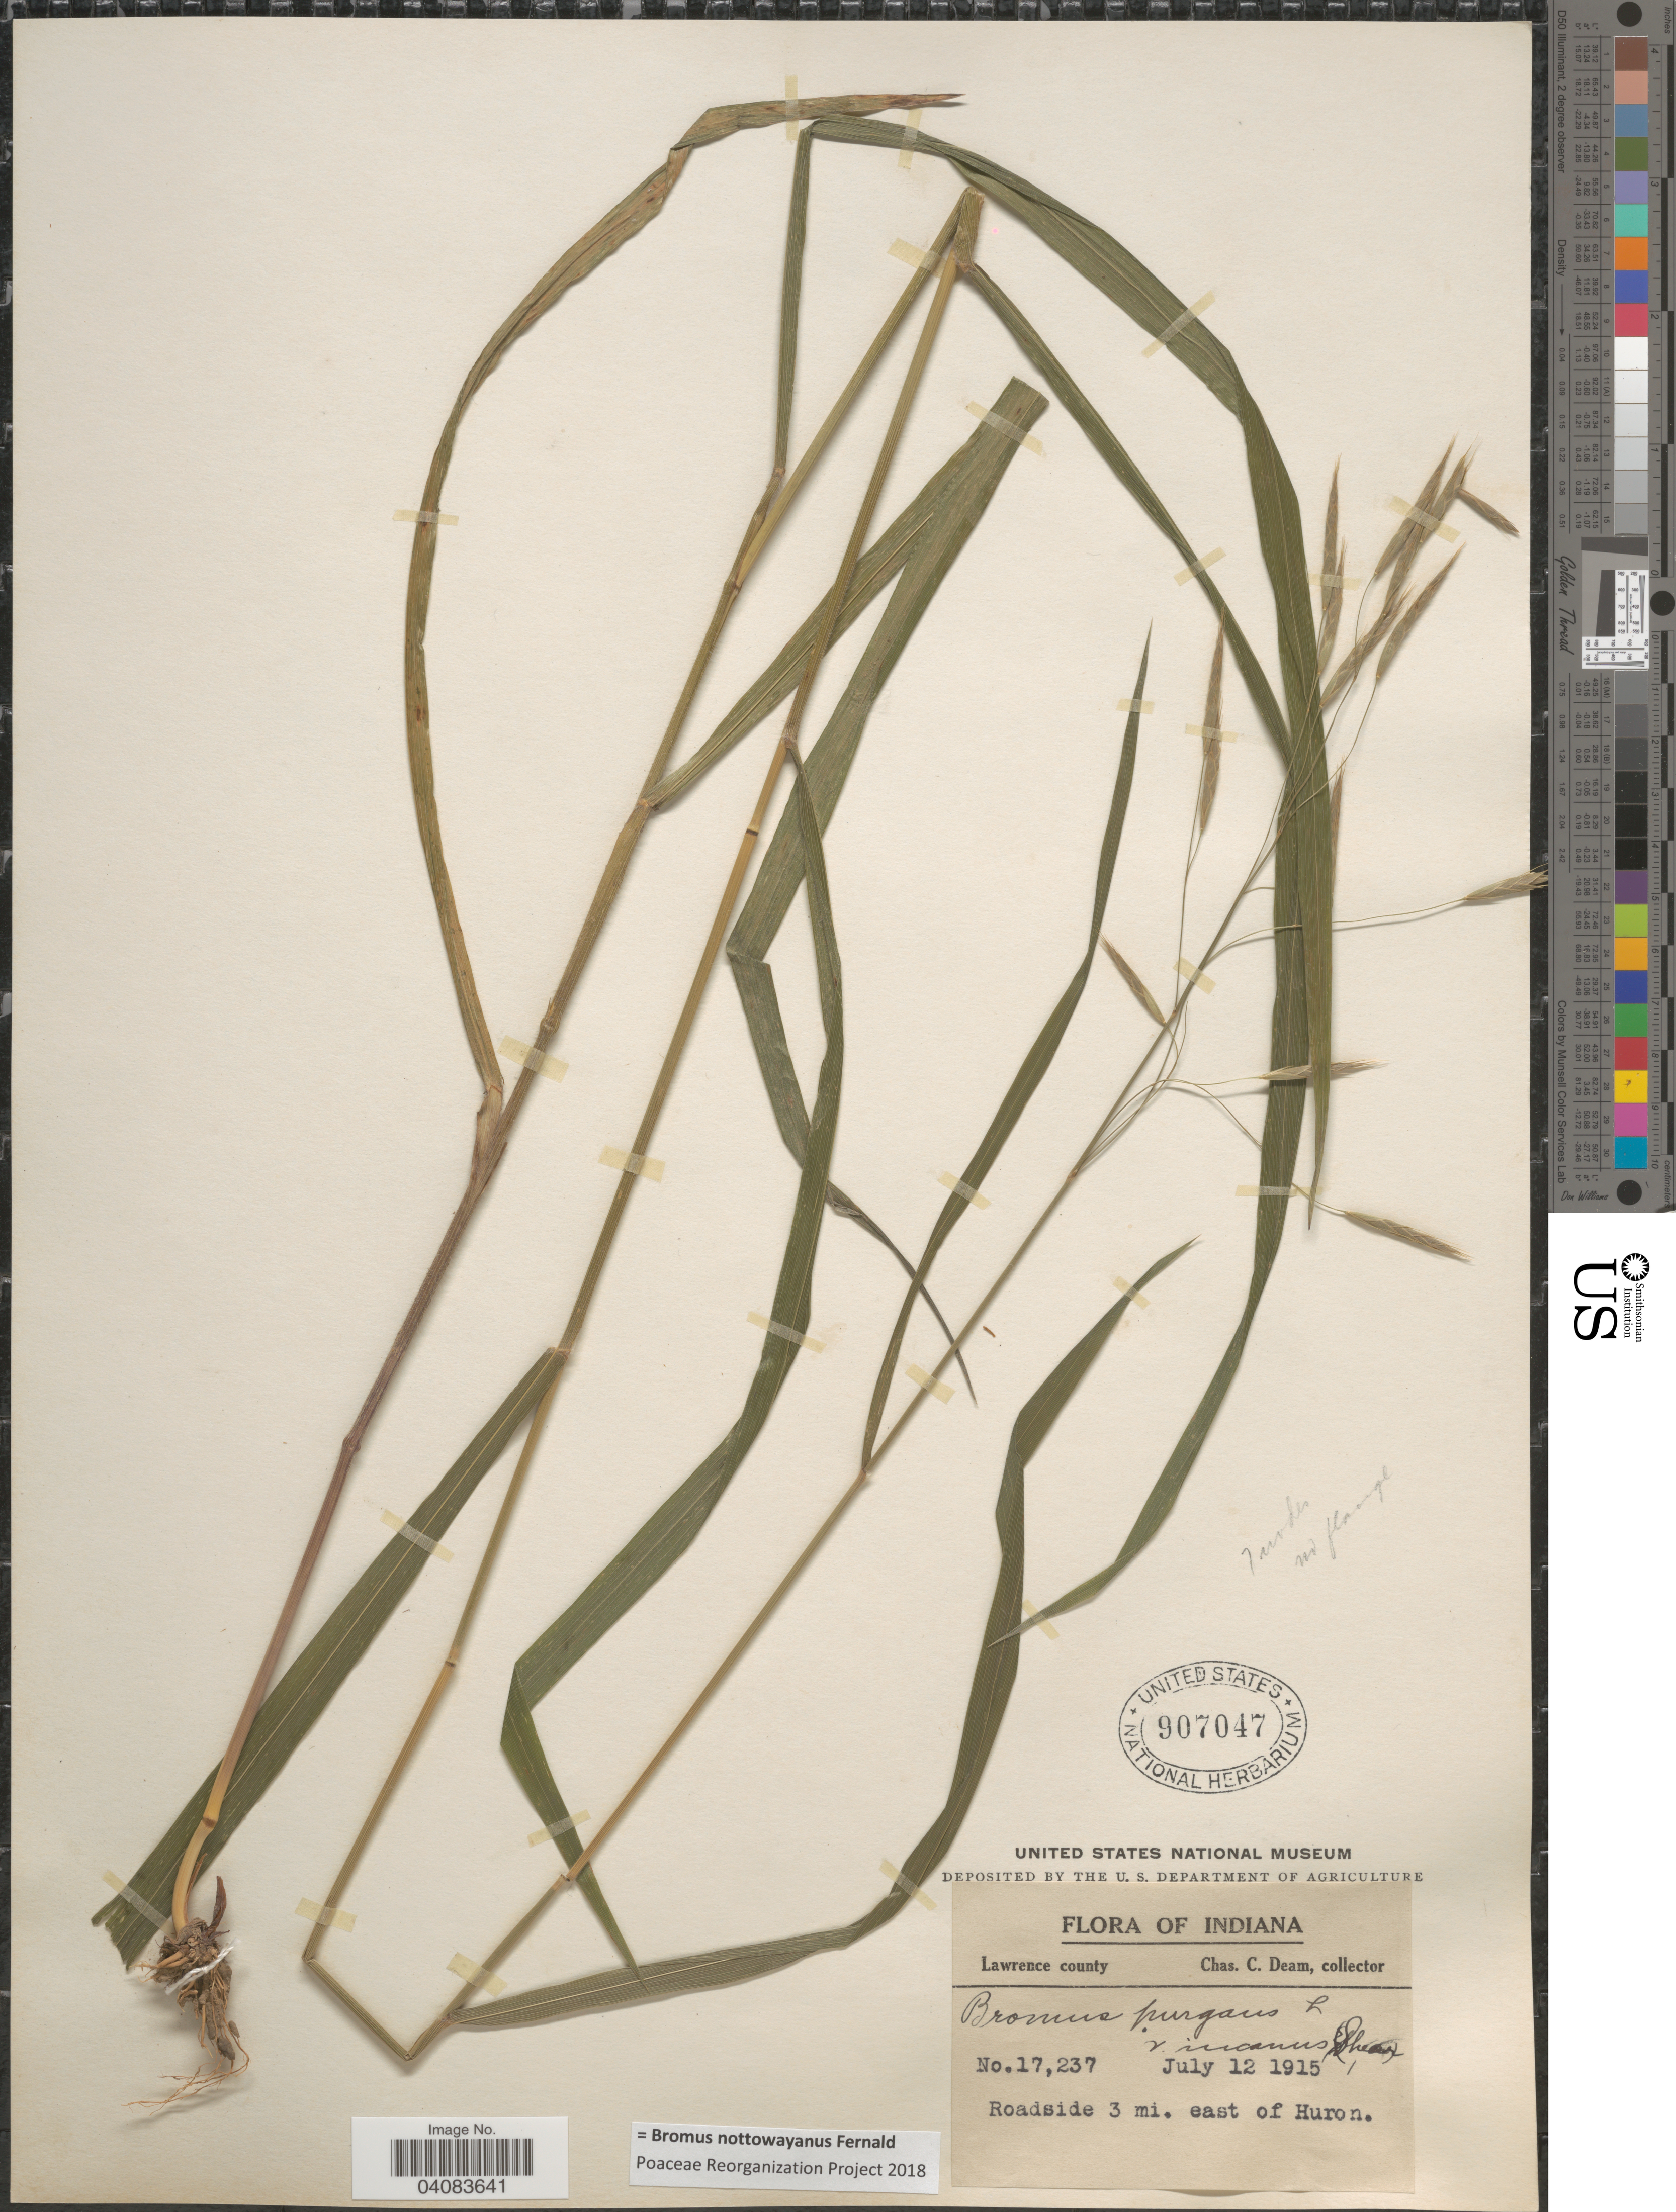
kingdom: Plantae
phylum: Tracheophyta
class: Liliopsida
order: Poales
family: Poaceae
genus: Bromus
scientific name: Bromus nottawayanus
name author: Fernald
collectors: C. C. Deam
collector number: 17237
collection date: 1915-07-12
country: United States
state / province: Indiana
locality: Lawrence county. Roadside 3 mi. east of Huron.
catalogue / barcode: US 907047